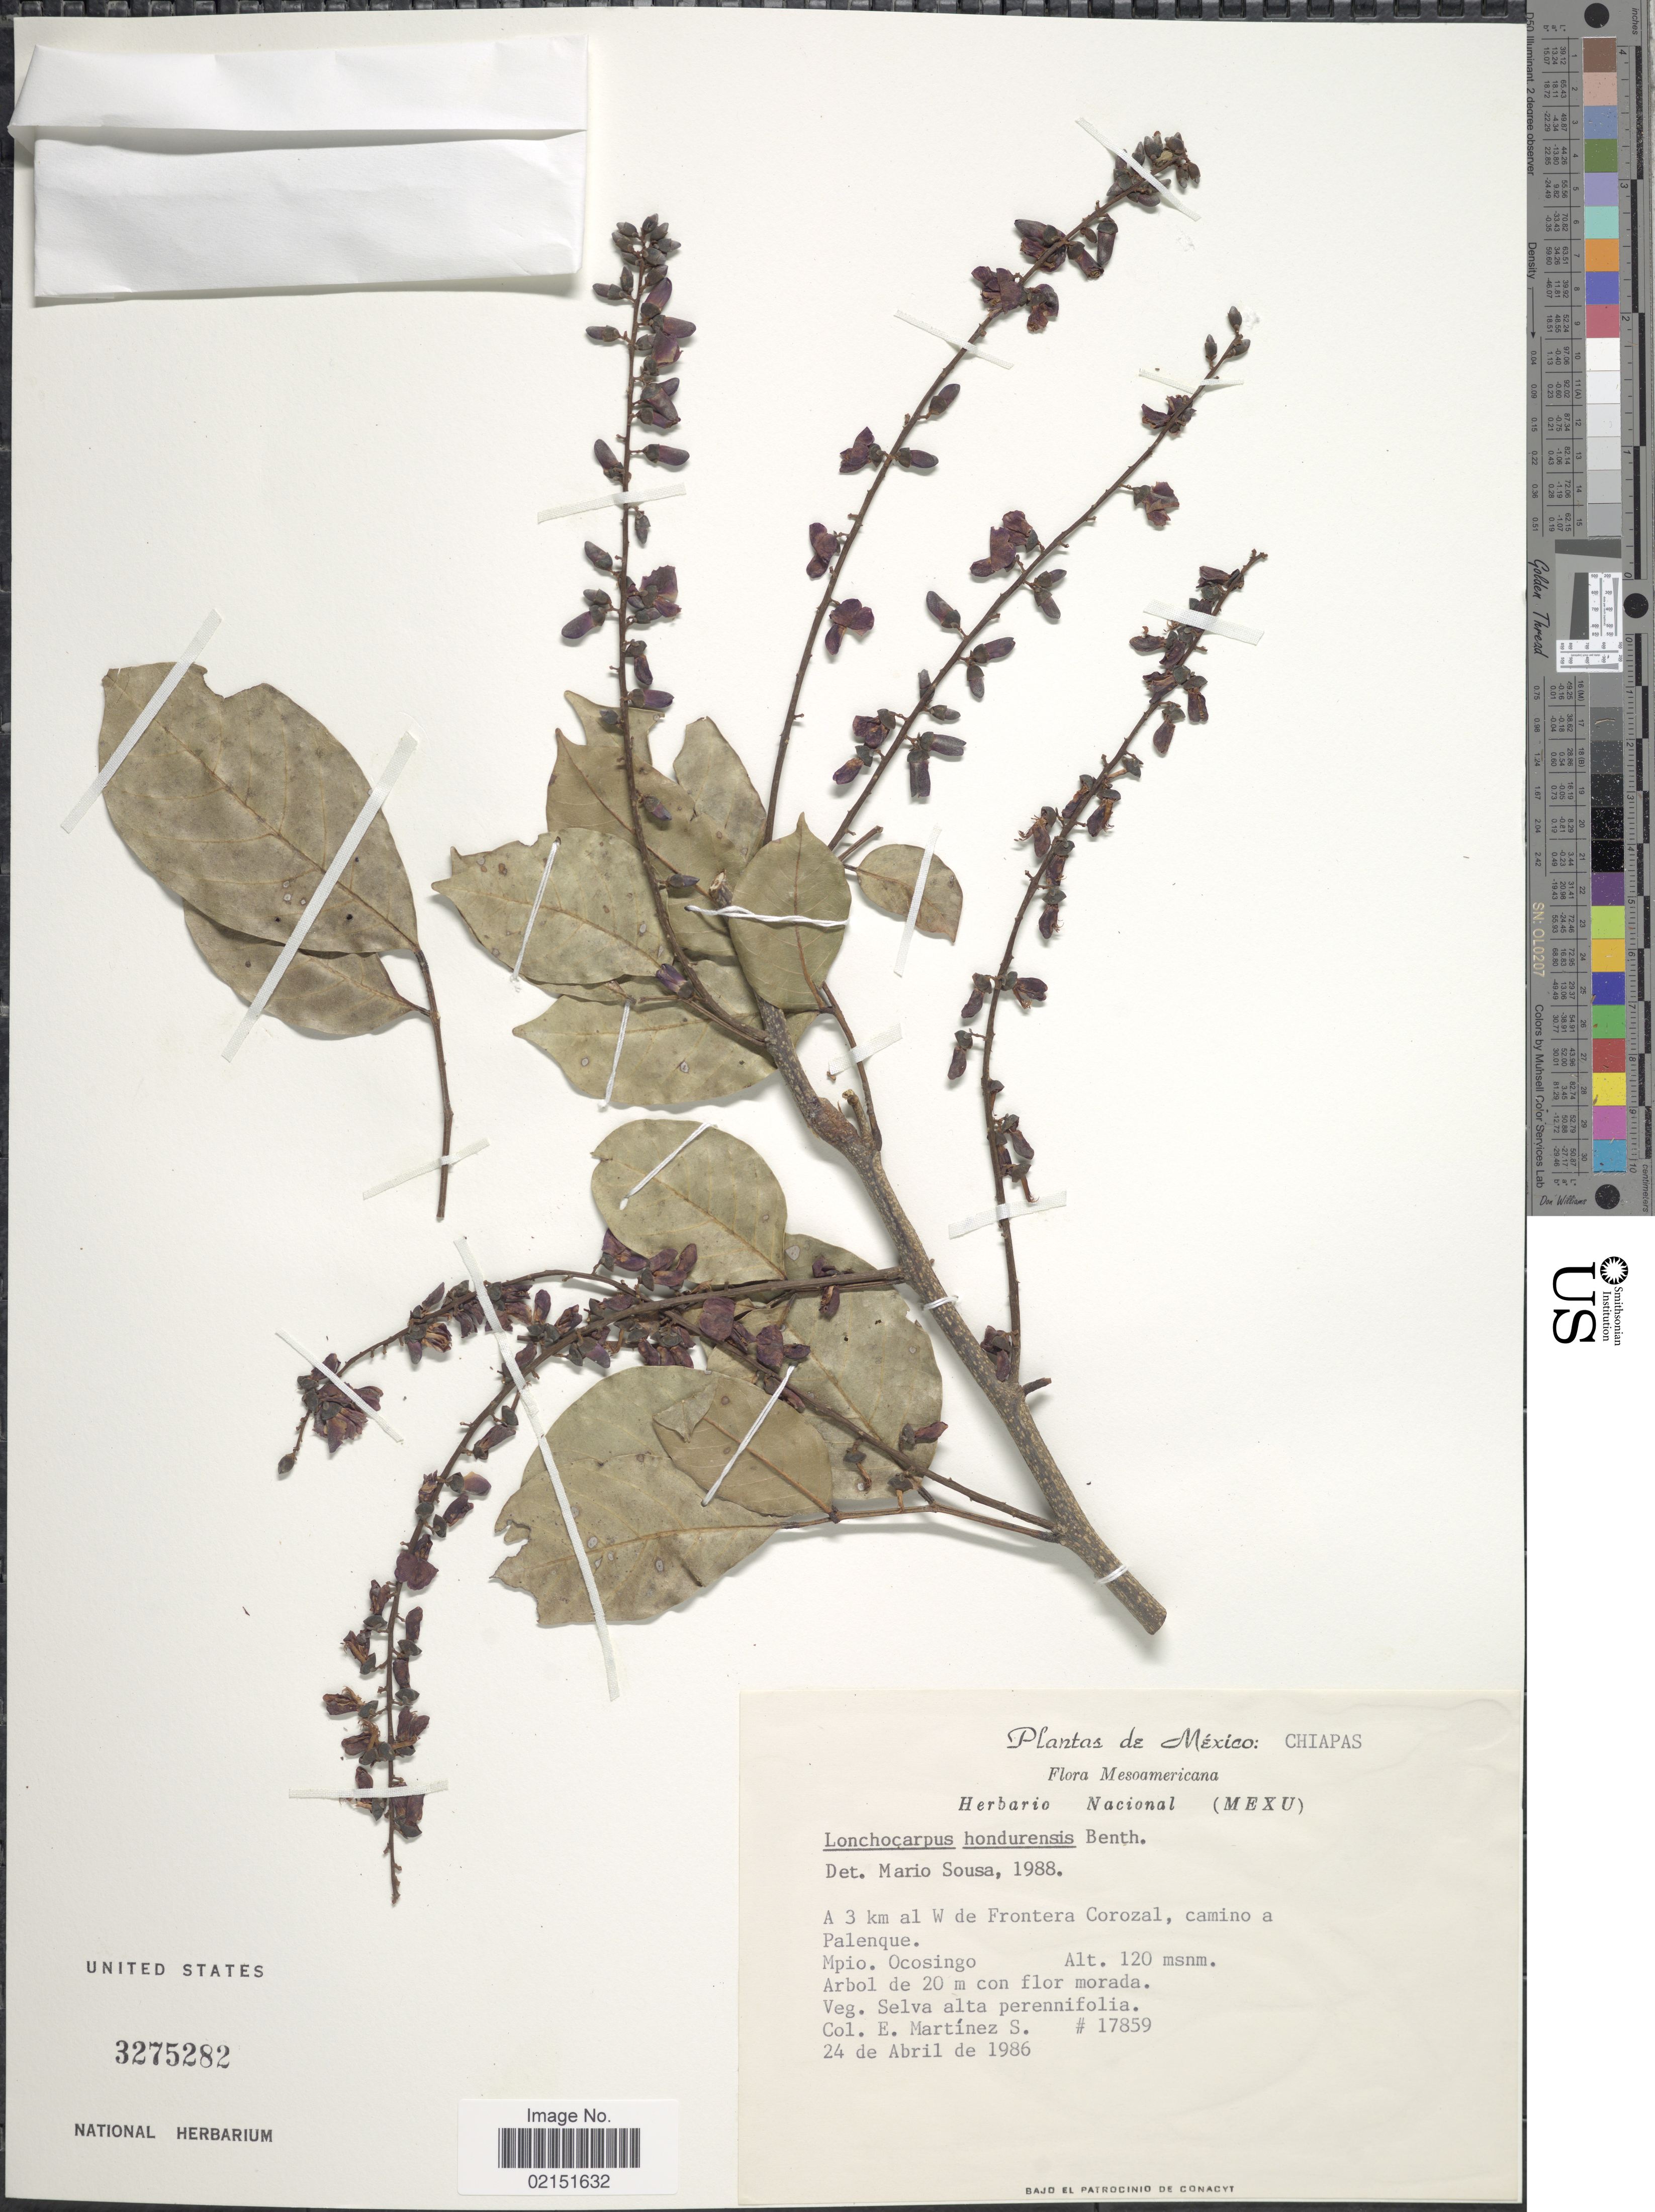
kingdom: Plantae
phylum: Tracheophyta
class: Magnoliopsida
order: Fabales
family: Fabaceae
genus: Lonchocarpus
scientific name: Lonchocarpus hondurensis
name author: Benth.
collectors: E. M. Martínez S.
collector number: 17859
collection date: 1986-04-24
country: Mexico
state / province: Chiapas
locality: A 3 km al W de Frontera Corozal, camino a Palenque. Mpio. Ocosingo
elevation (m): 120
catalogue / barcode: US 3275282